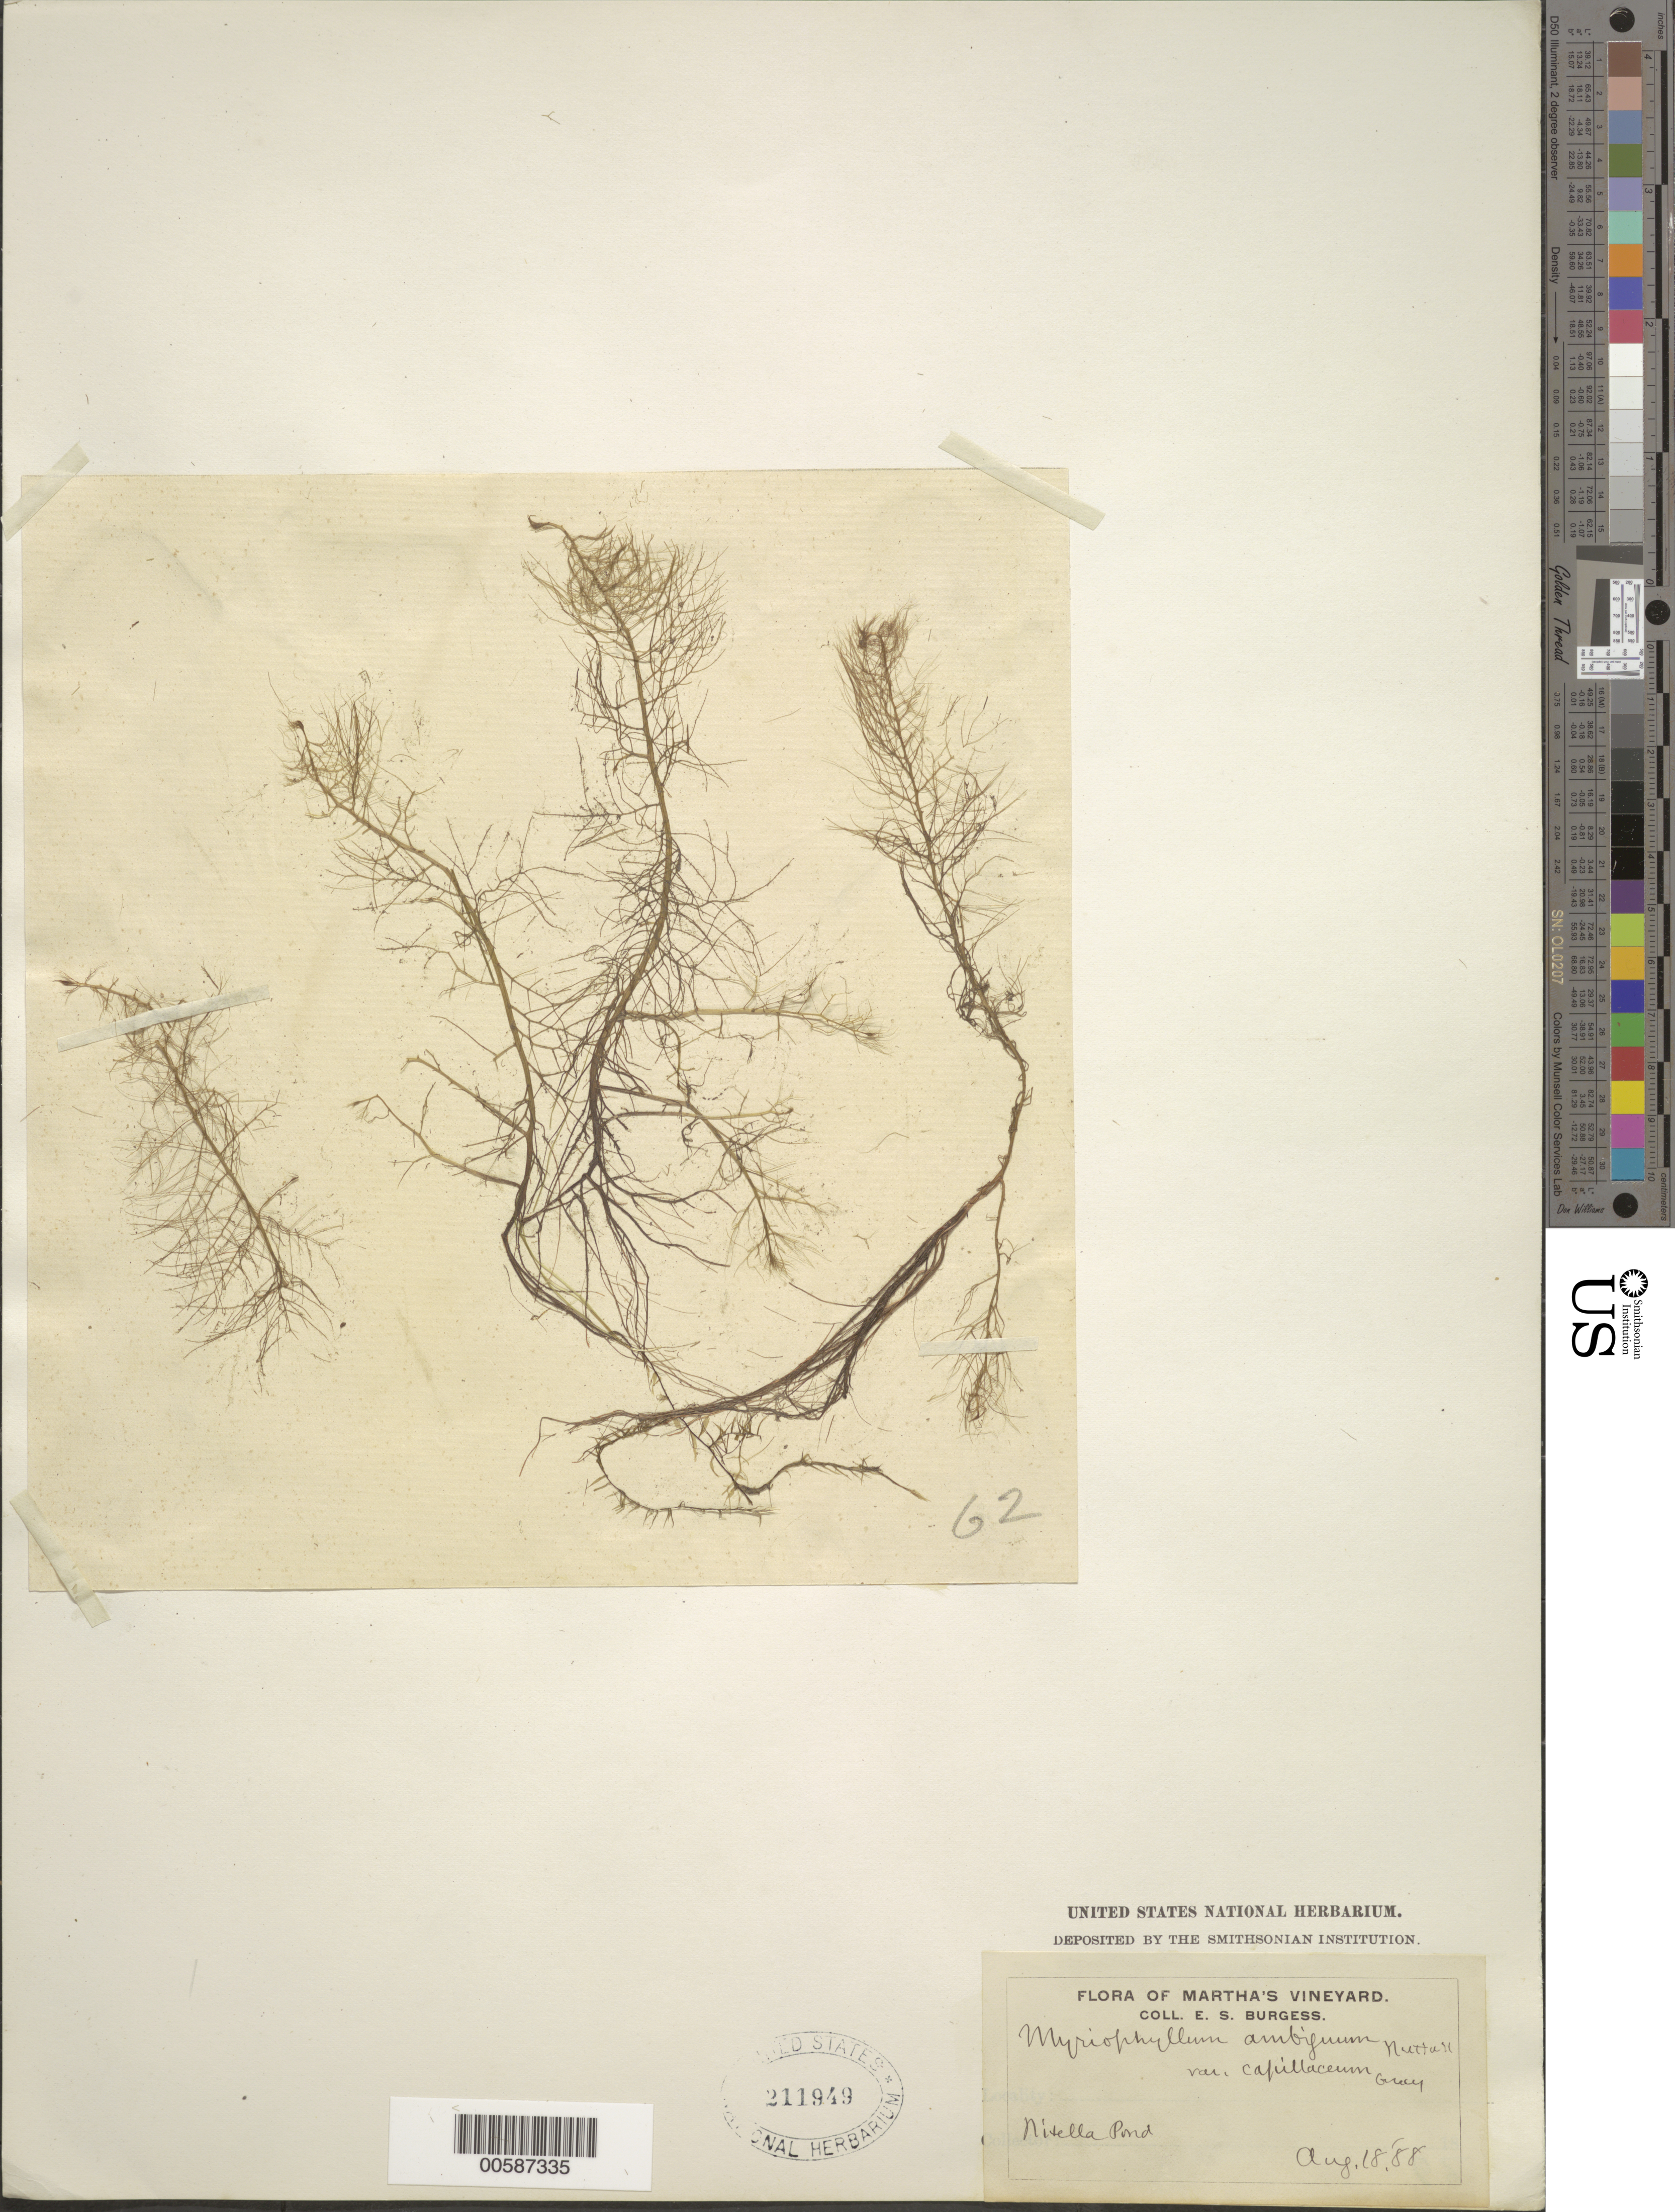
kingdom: Plantae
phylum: Tracheophyta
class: Magnoliopsida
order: Saxifragales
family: Haloragaceae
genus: Myriophyllum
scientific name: Myriophyllum humile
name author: (Raf.) Morong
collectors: E. Burgess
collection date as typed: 18 Aug 1888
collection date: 1888-08-18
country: United States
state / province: Massachusetts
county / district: Dukes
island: Martha's Vineyard Island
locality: Nitella Pond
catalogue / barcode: US 211949